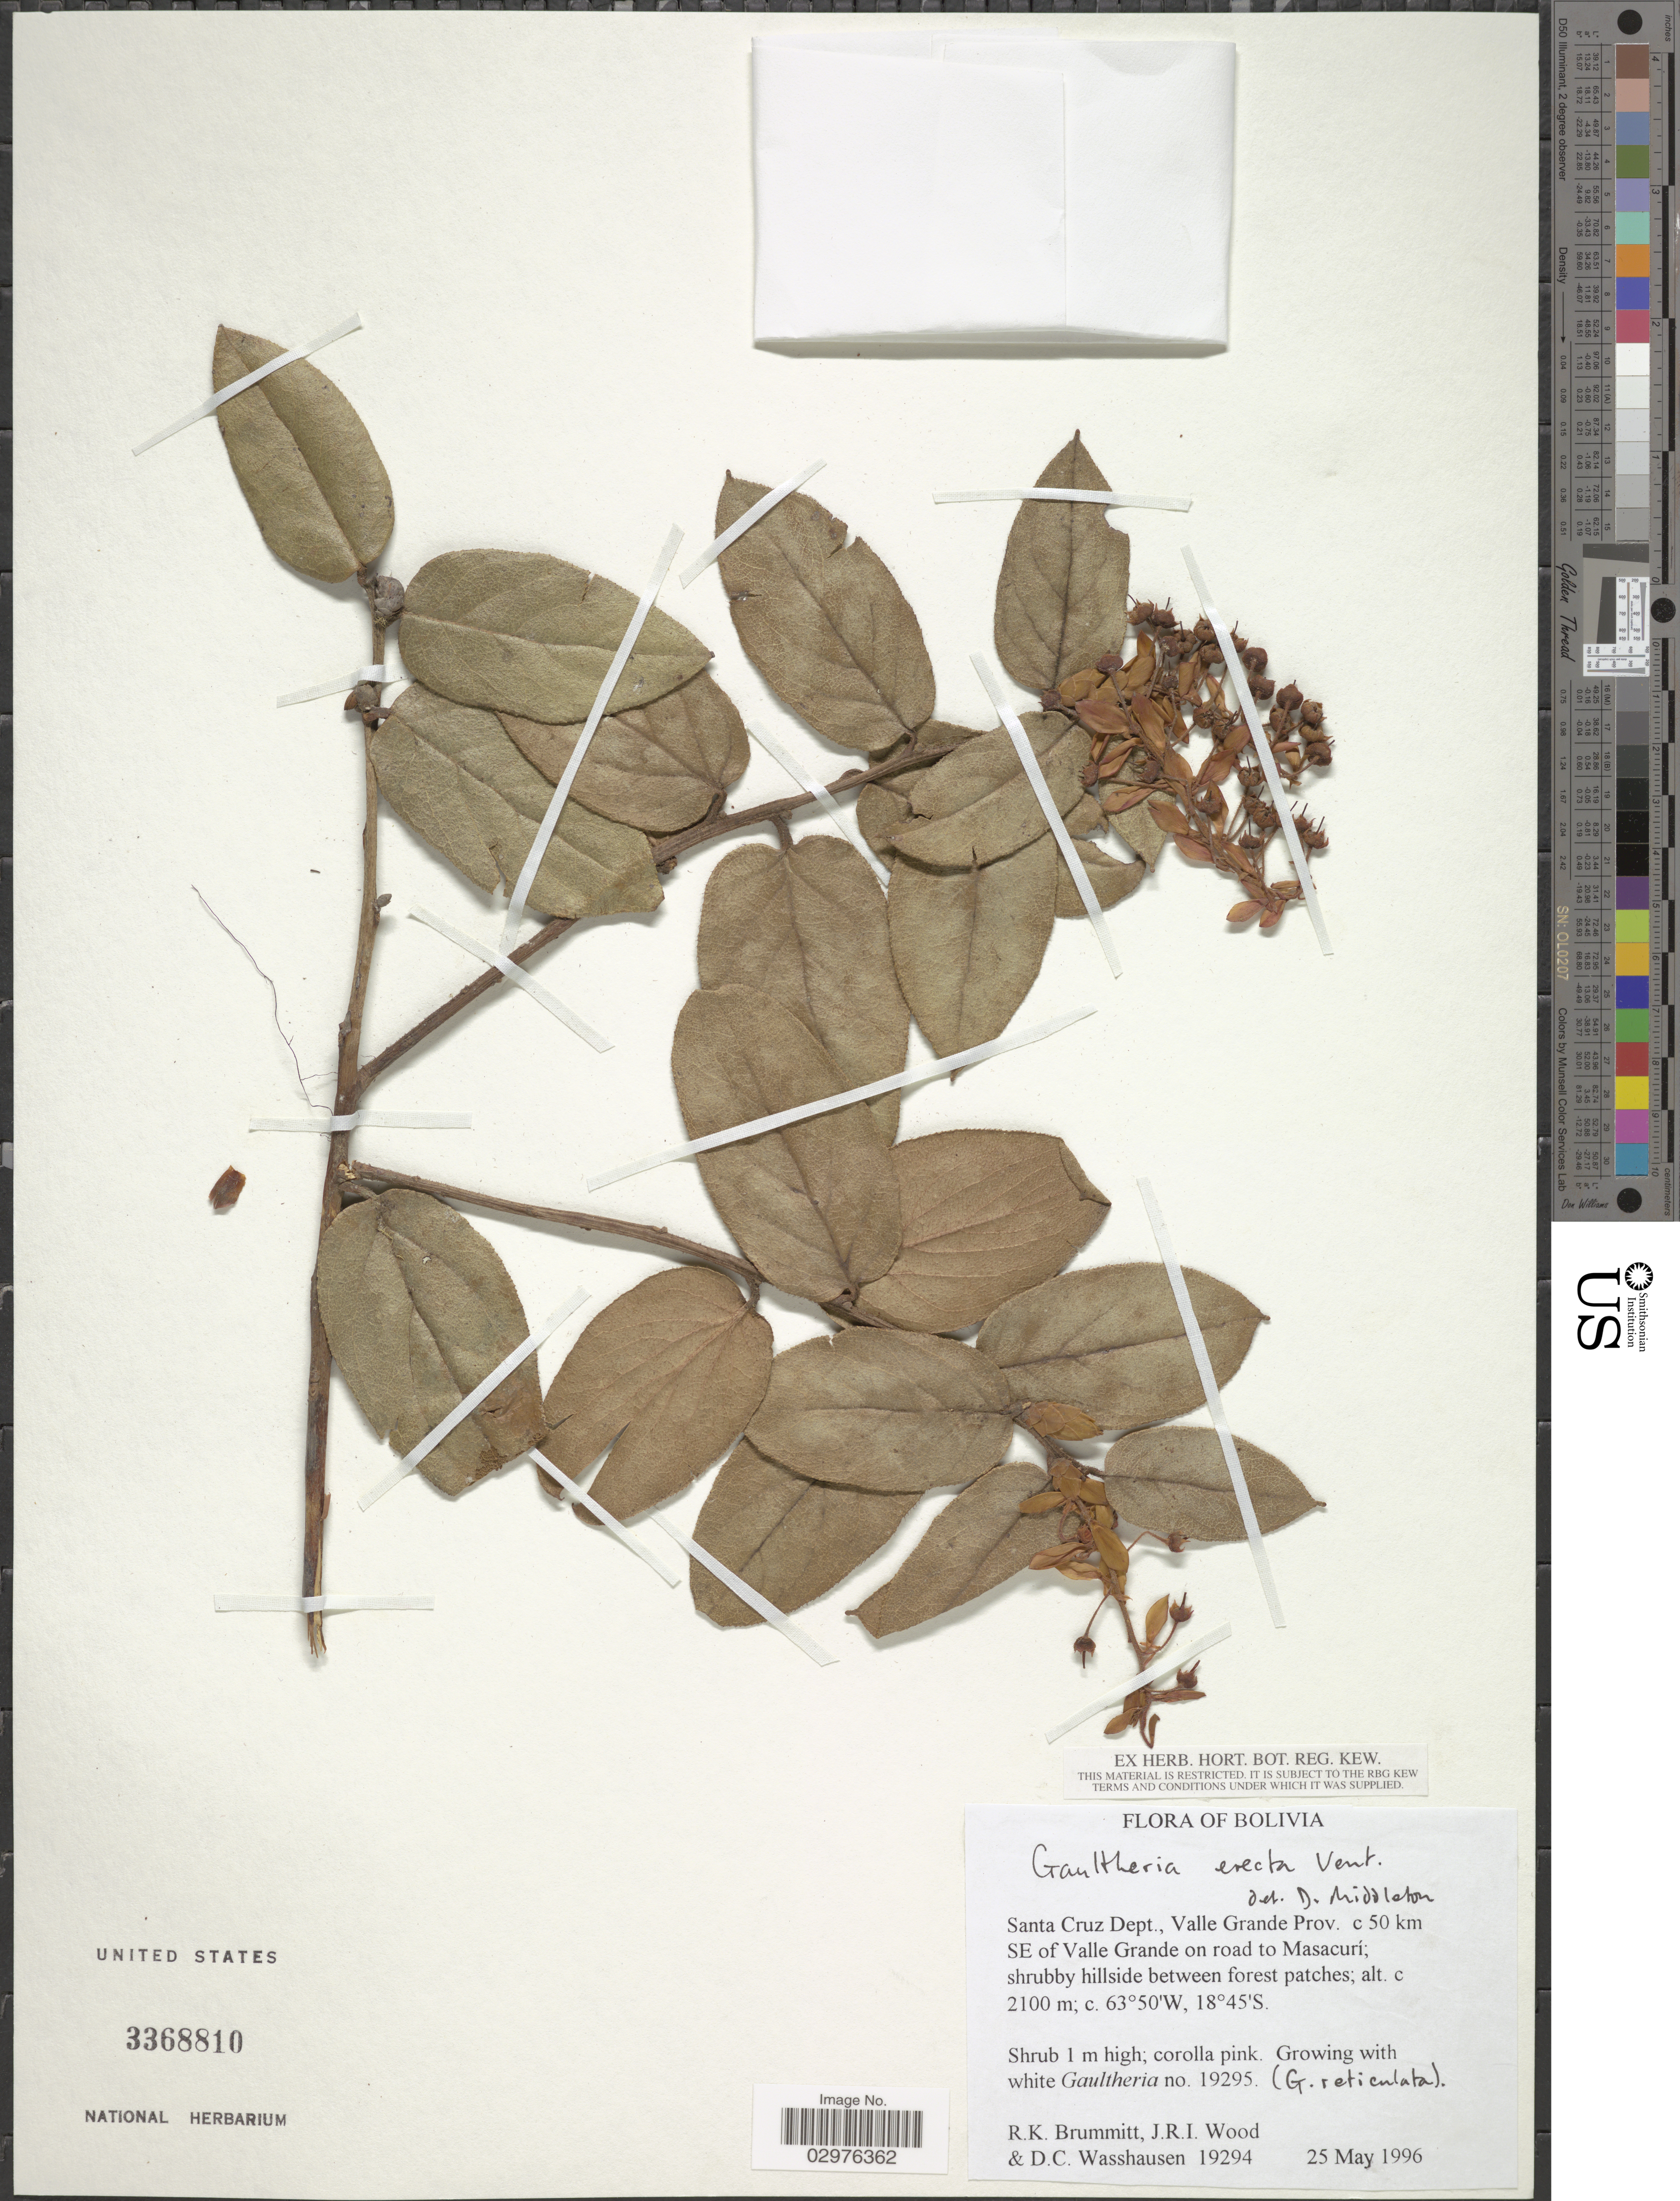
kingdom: Plantae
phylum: Tracheophyta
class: Magnoliopsida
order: Ericales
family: Ericaceae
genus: Gaultheria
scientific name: Gaultheria erecta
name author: Vent.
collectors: R. K. Brummitt, J. R. I. Wood & D. C. Wasshausen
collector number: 19294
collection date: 1996-05-25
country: Bolivia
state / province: Santa Cruz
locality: Santa Cruz Dept., Valle Grande Prov. c 50 km SE of Valle Grande on road to Masacurí.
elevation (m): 2100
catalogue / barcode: US 3368810